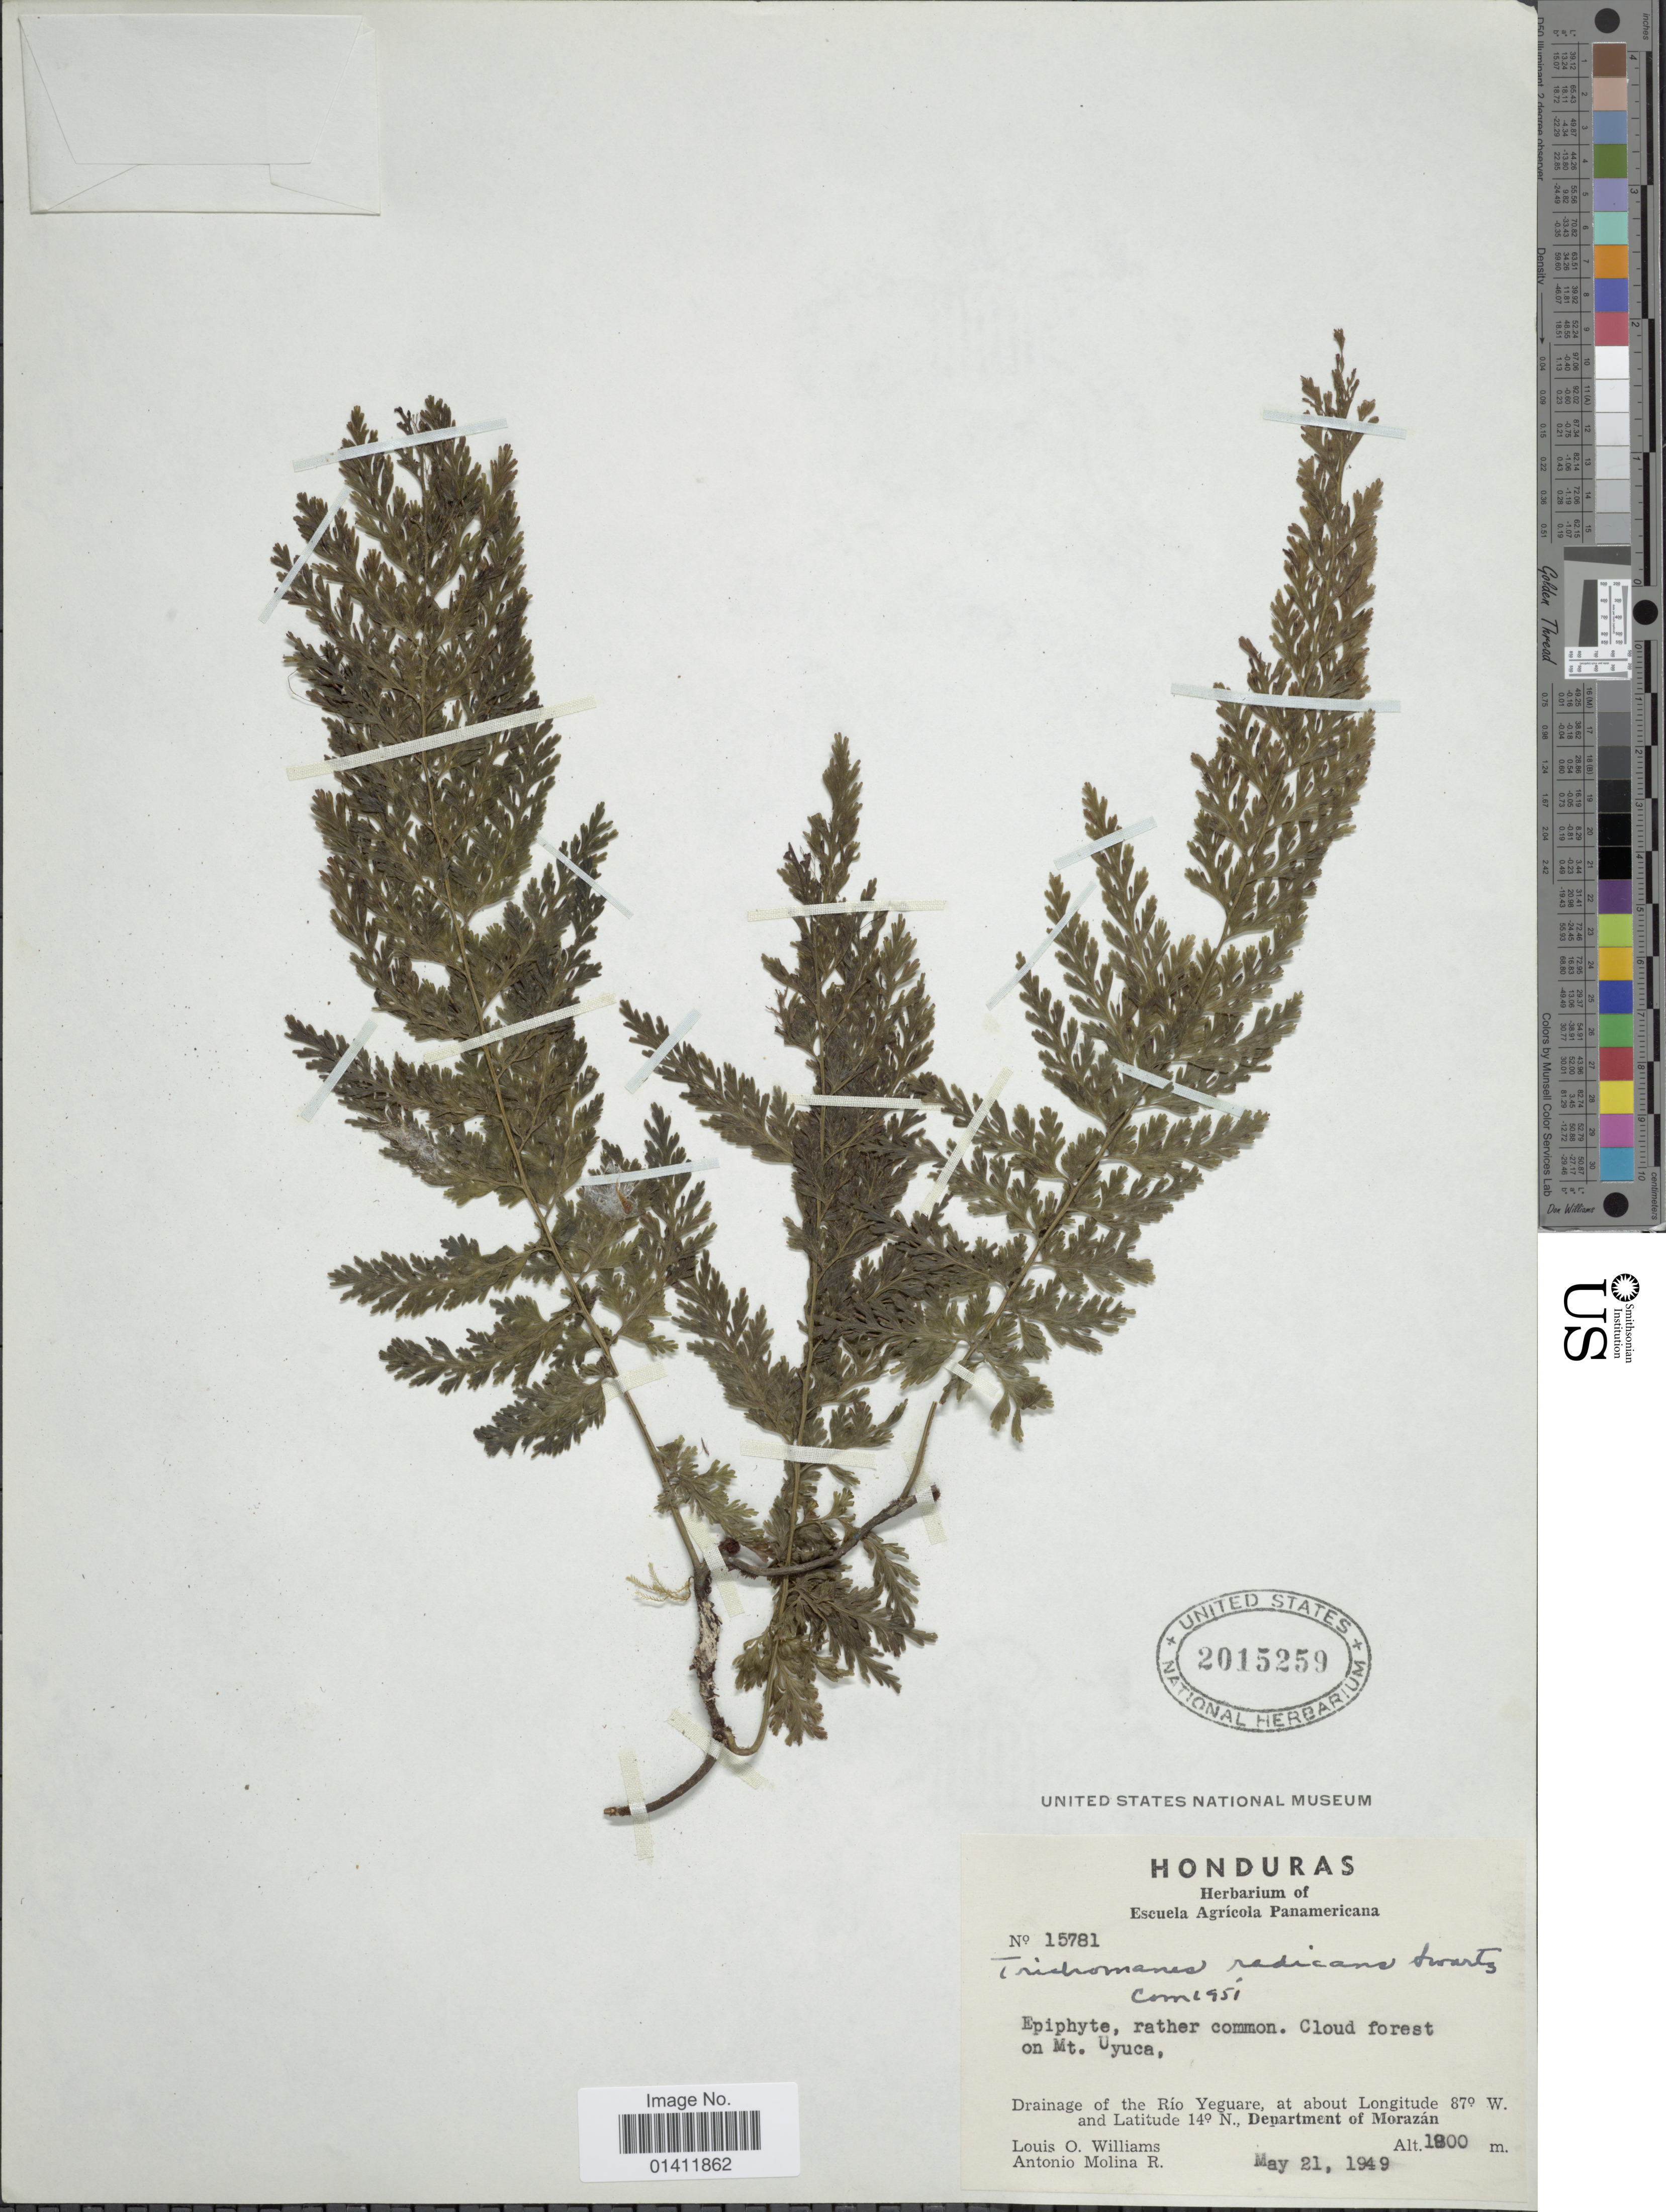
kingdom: Plantae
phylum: Tracheophyta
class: Polypodiopsida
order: Hymenophyllales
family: Hymenophyllaceae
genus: Vandenboschia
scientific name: Vandenboschia radicans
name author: (Sw.) Copel.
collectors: L. O. Williams & A. Molina R.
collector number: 15781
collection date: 1949-05-21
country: Honduras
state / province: Fco. Morazán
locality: Drainage of the Rio Yeguare. Department of Morazan.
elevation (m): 1800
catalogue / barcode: US 2015259